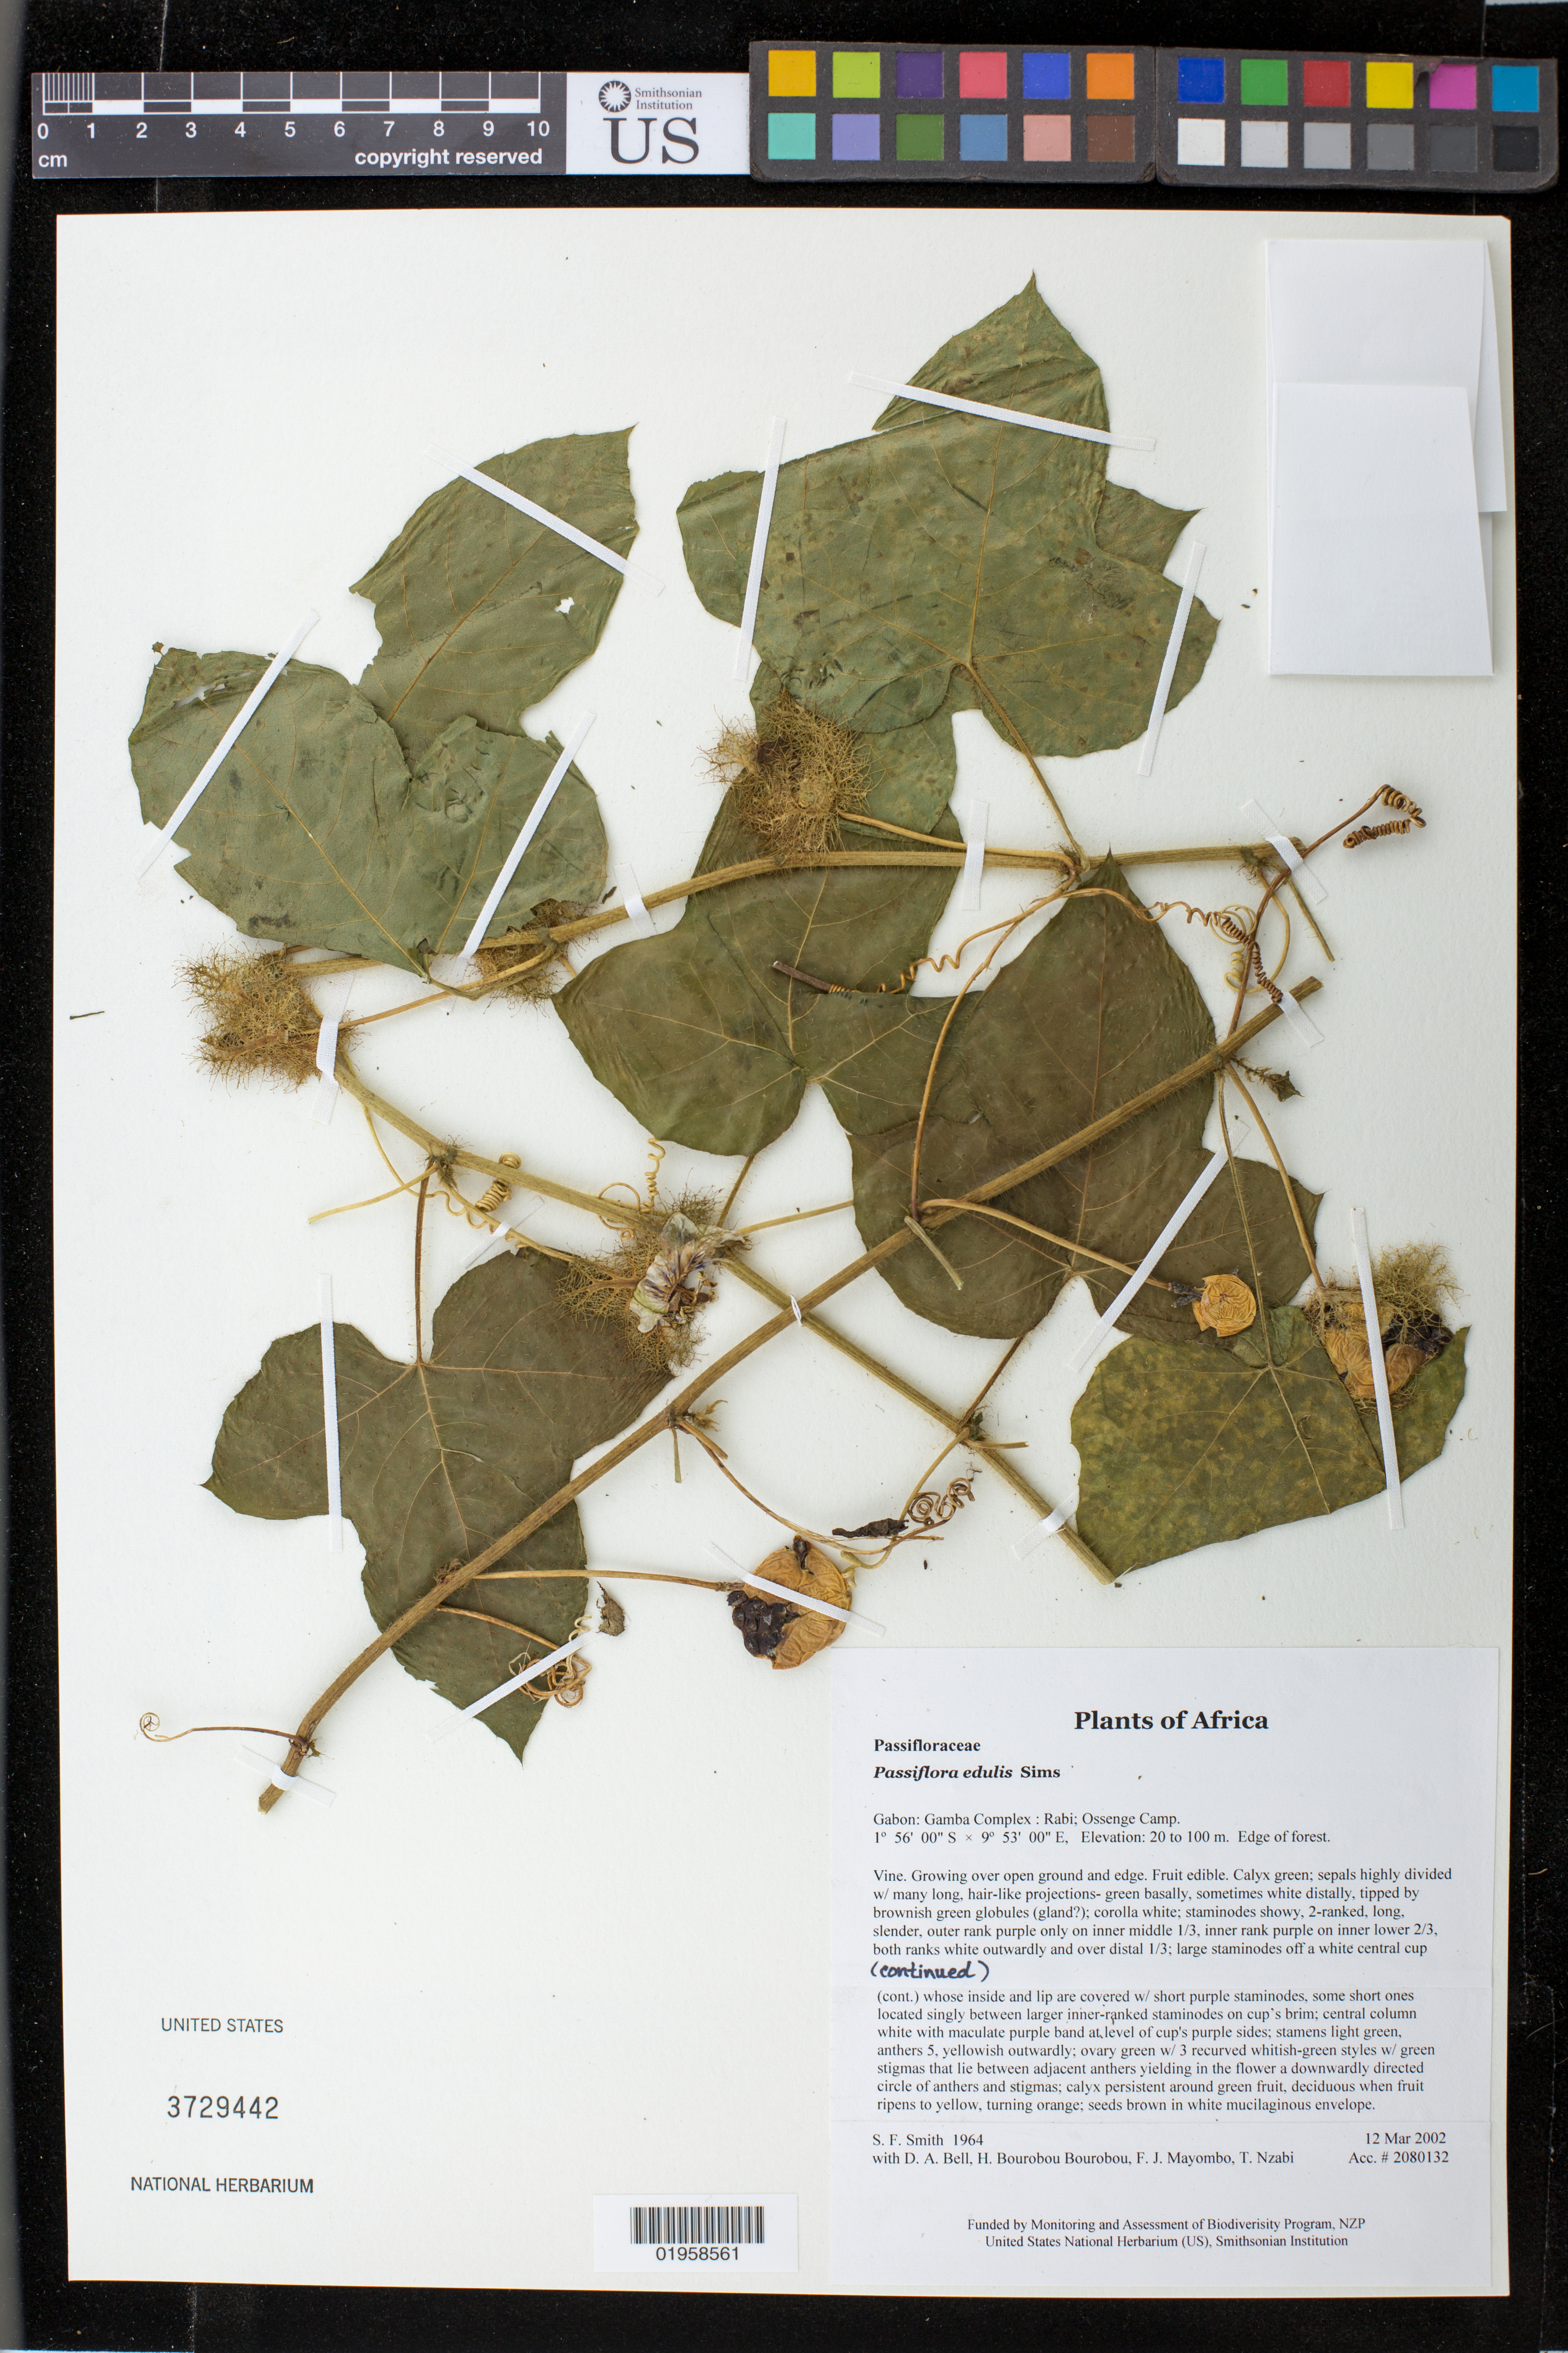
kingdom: Plantae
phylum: Tracheophyta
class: Magnoliopsida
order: Malpighiales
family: Passifloraceae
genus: Passiflora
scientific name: Passiflora edulis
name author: Sims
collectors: S.F. Smith, D. A. Bell, H. Bourobou Bourobou & F. J. Mayombo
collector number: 1964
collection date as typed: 12 Mar 2002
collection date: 2002-03-12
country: Gabon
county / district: Gamba Complex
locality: Rabi; Ossenge Camp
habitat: Edge of forest.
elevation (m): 20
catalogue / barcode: US 3729442